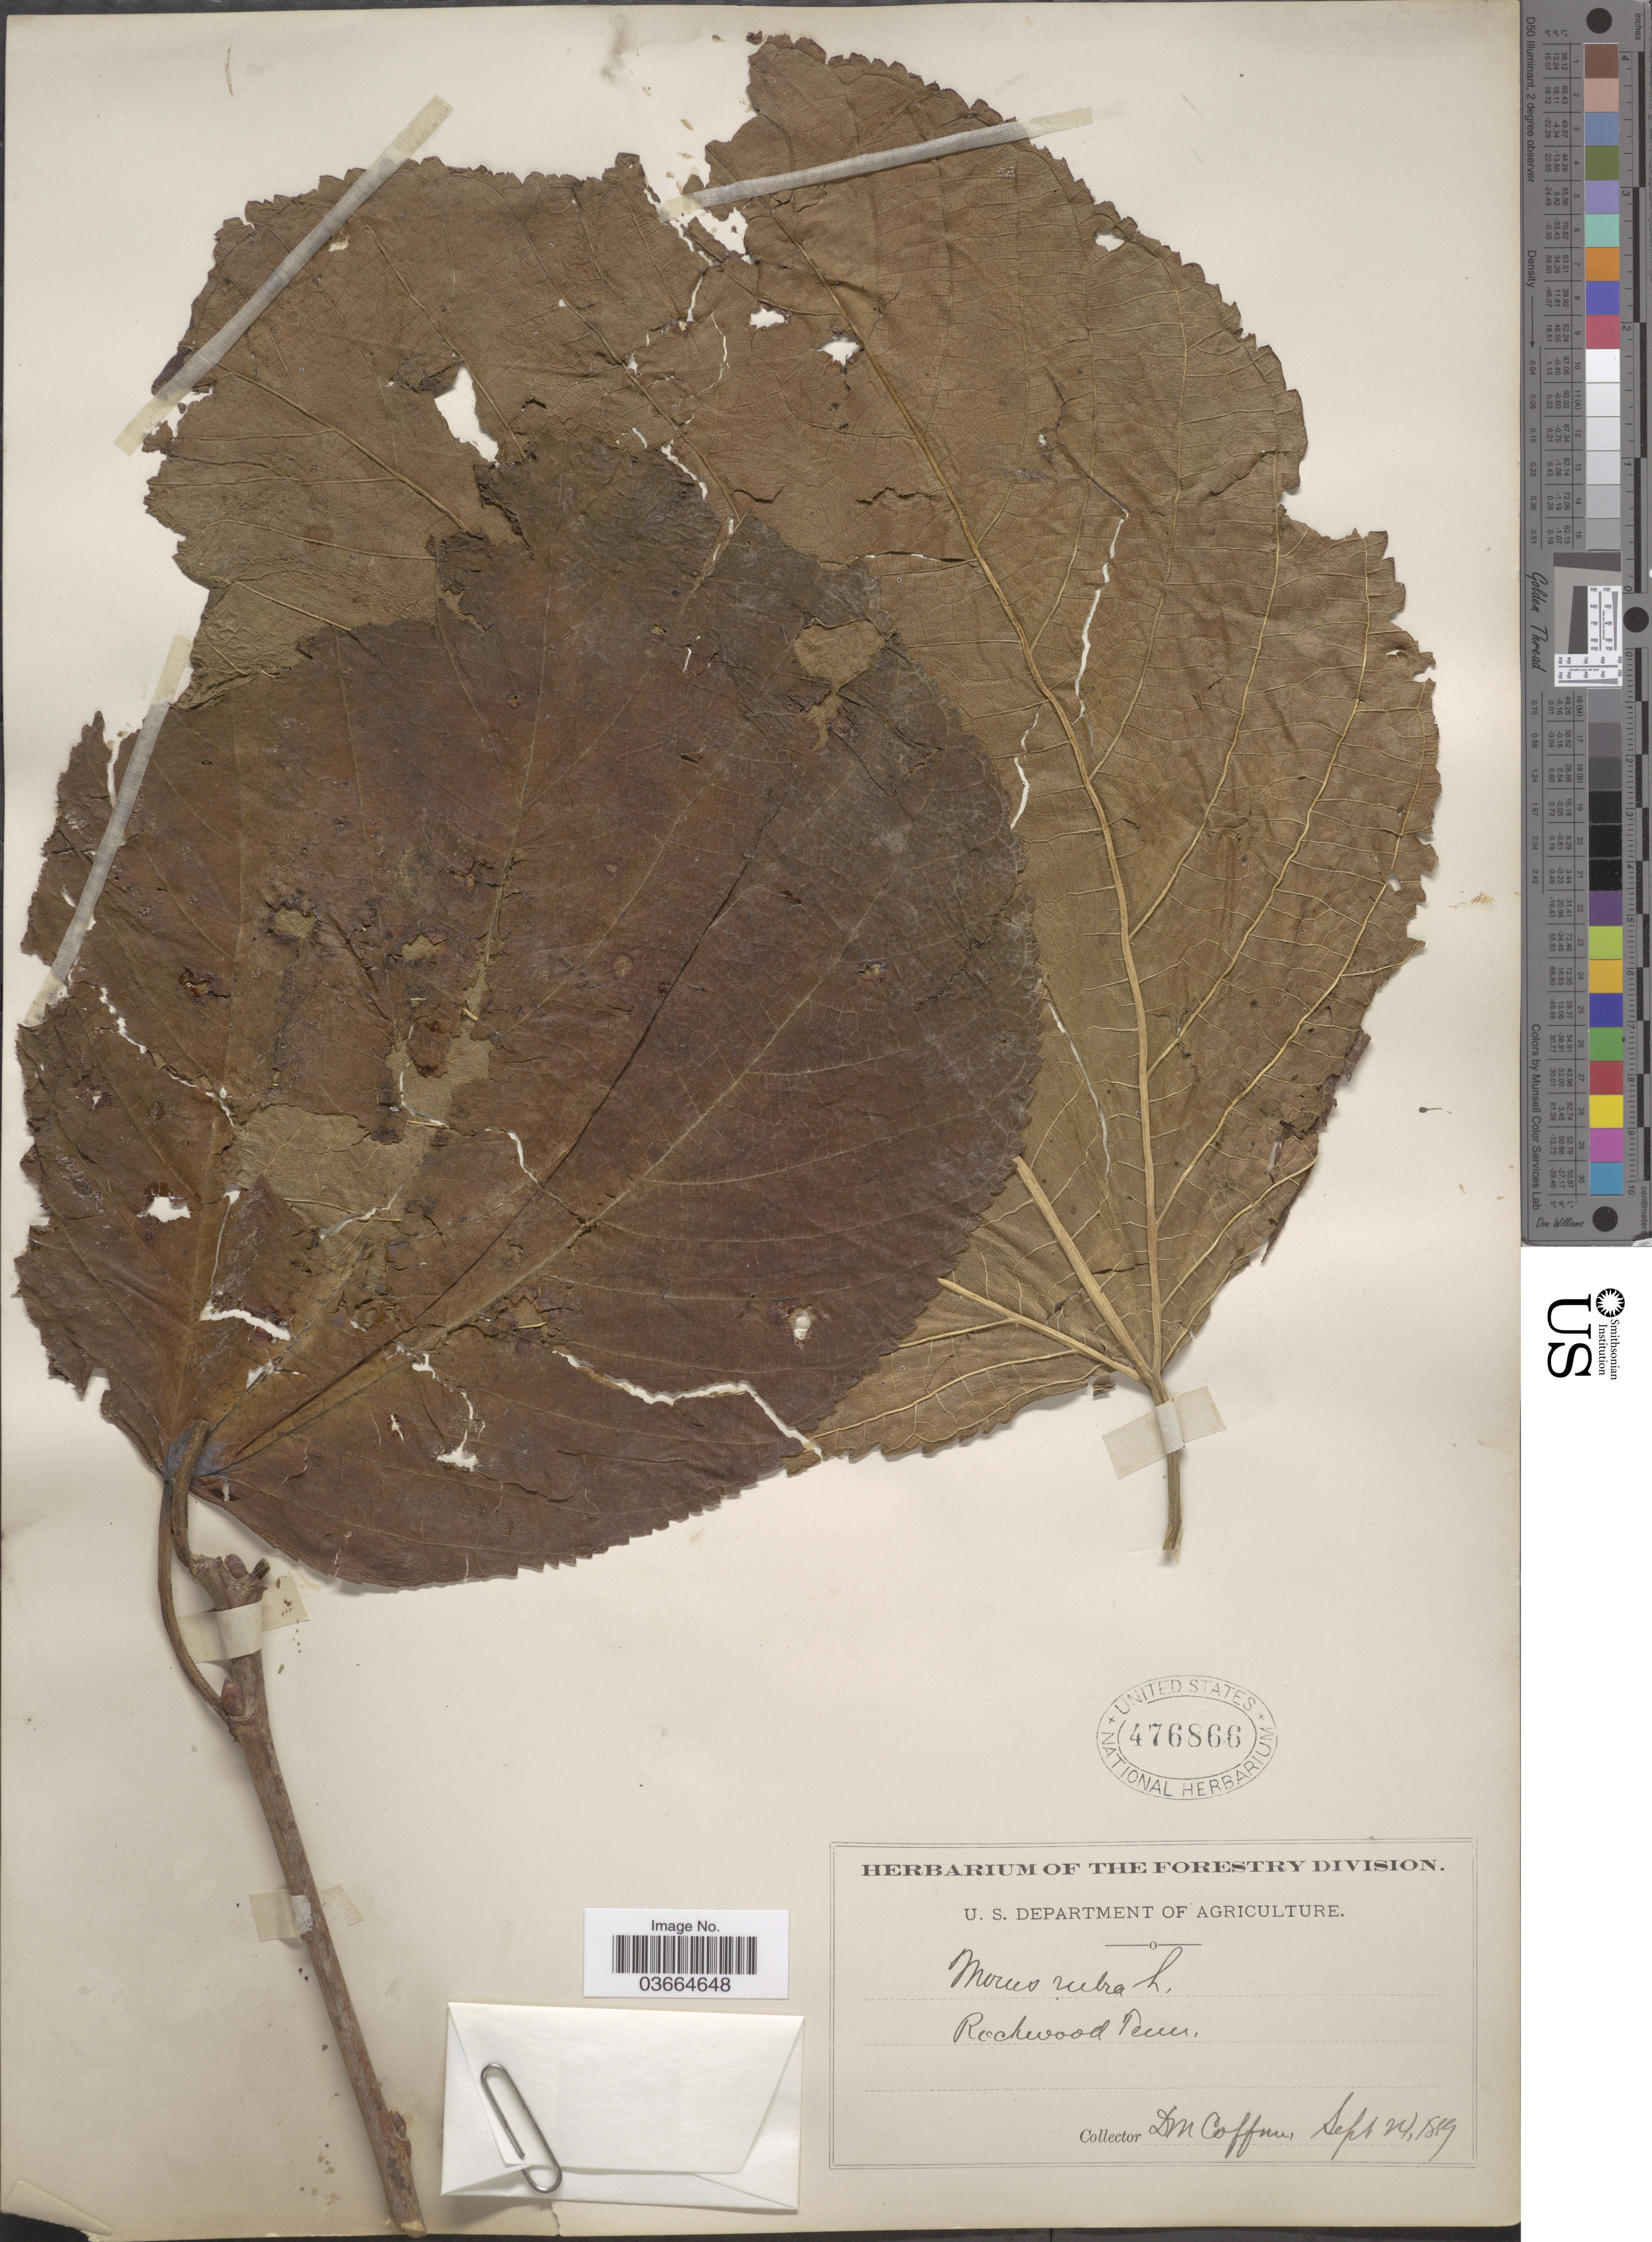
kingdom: Plantae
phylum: Tracheophyta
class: Magnoliopsida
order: Rosales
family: Moraceae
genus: Morus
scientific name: Morus rubra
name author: L.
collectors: D. M. Coffman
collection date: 1889-09-24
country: United States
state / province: Tennessee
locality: Rockwood.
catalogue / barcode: US 476866